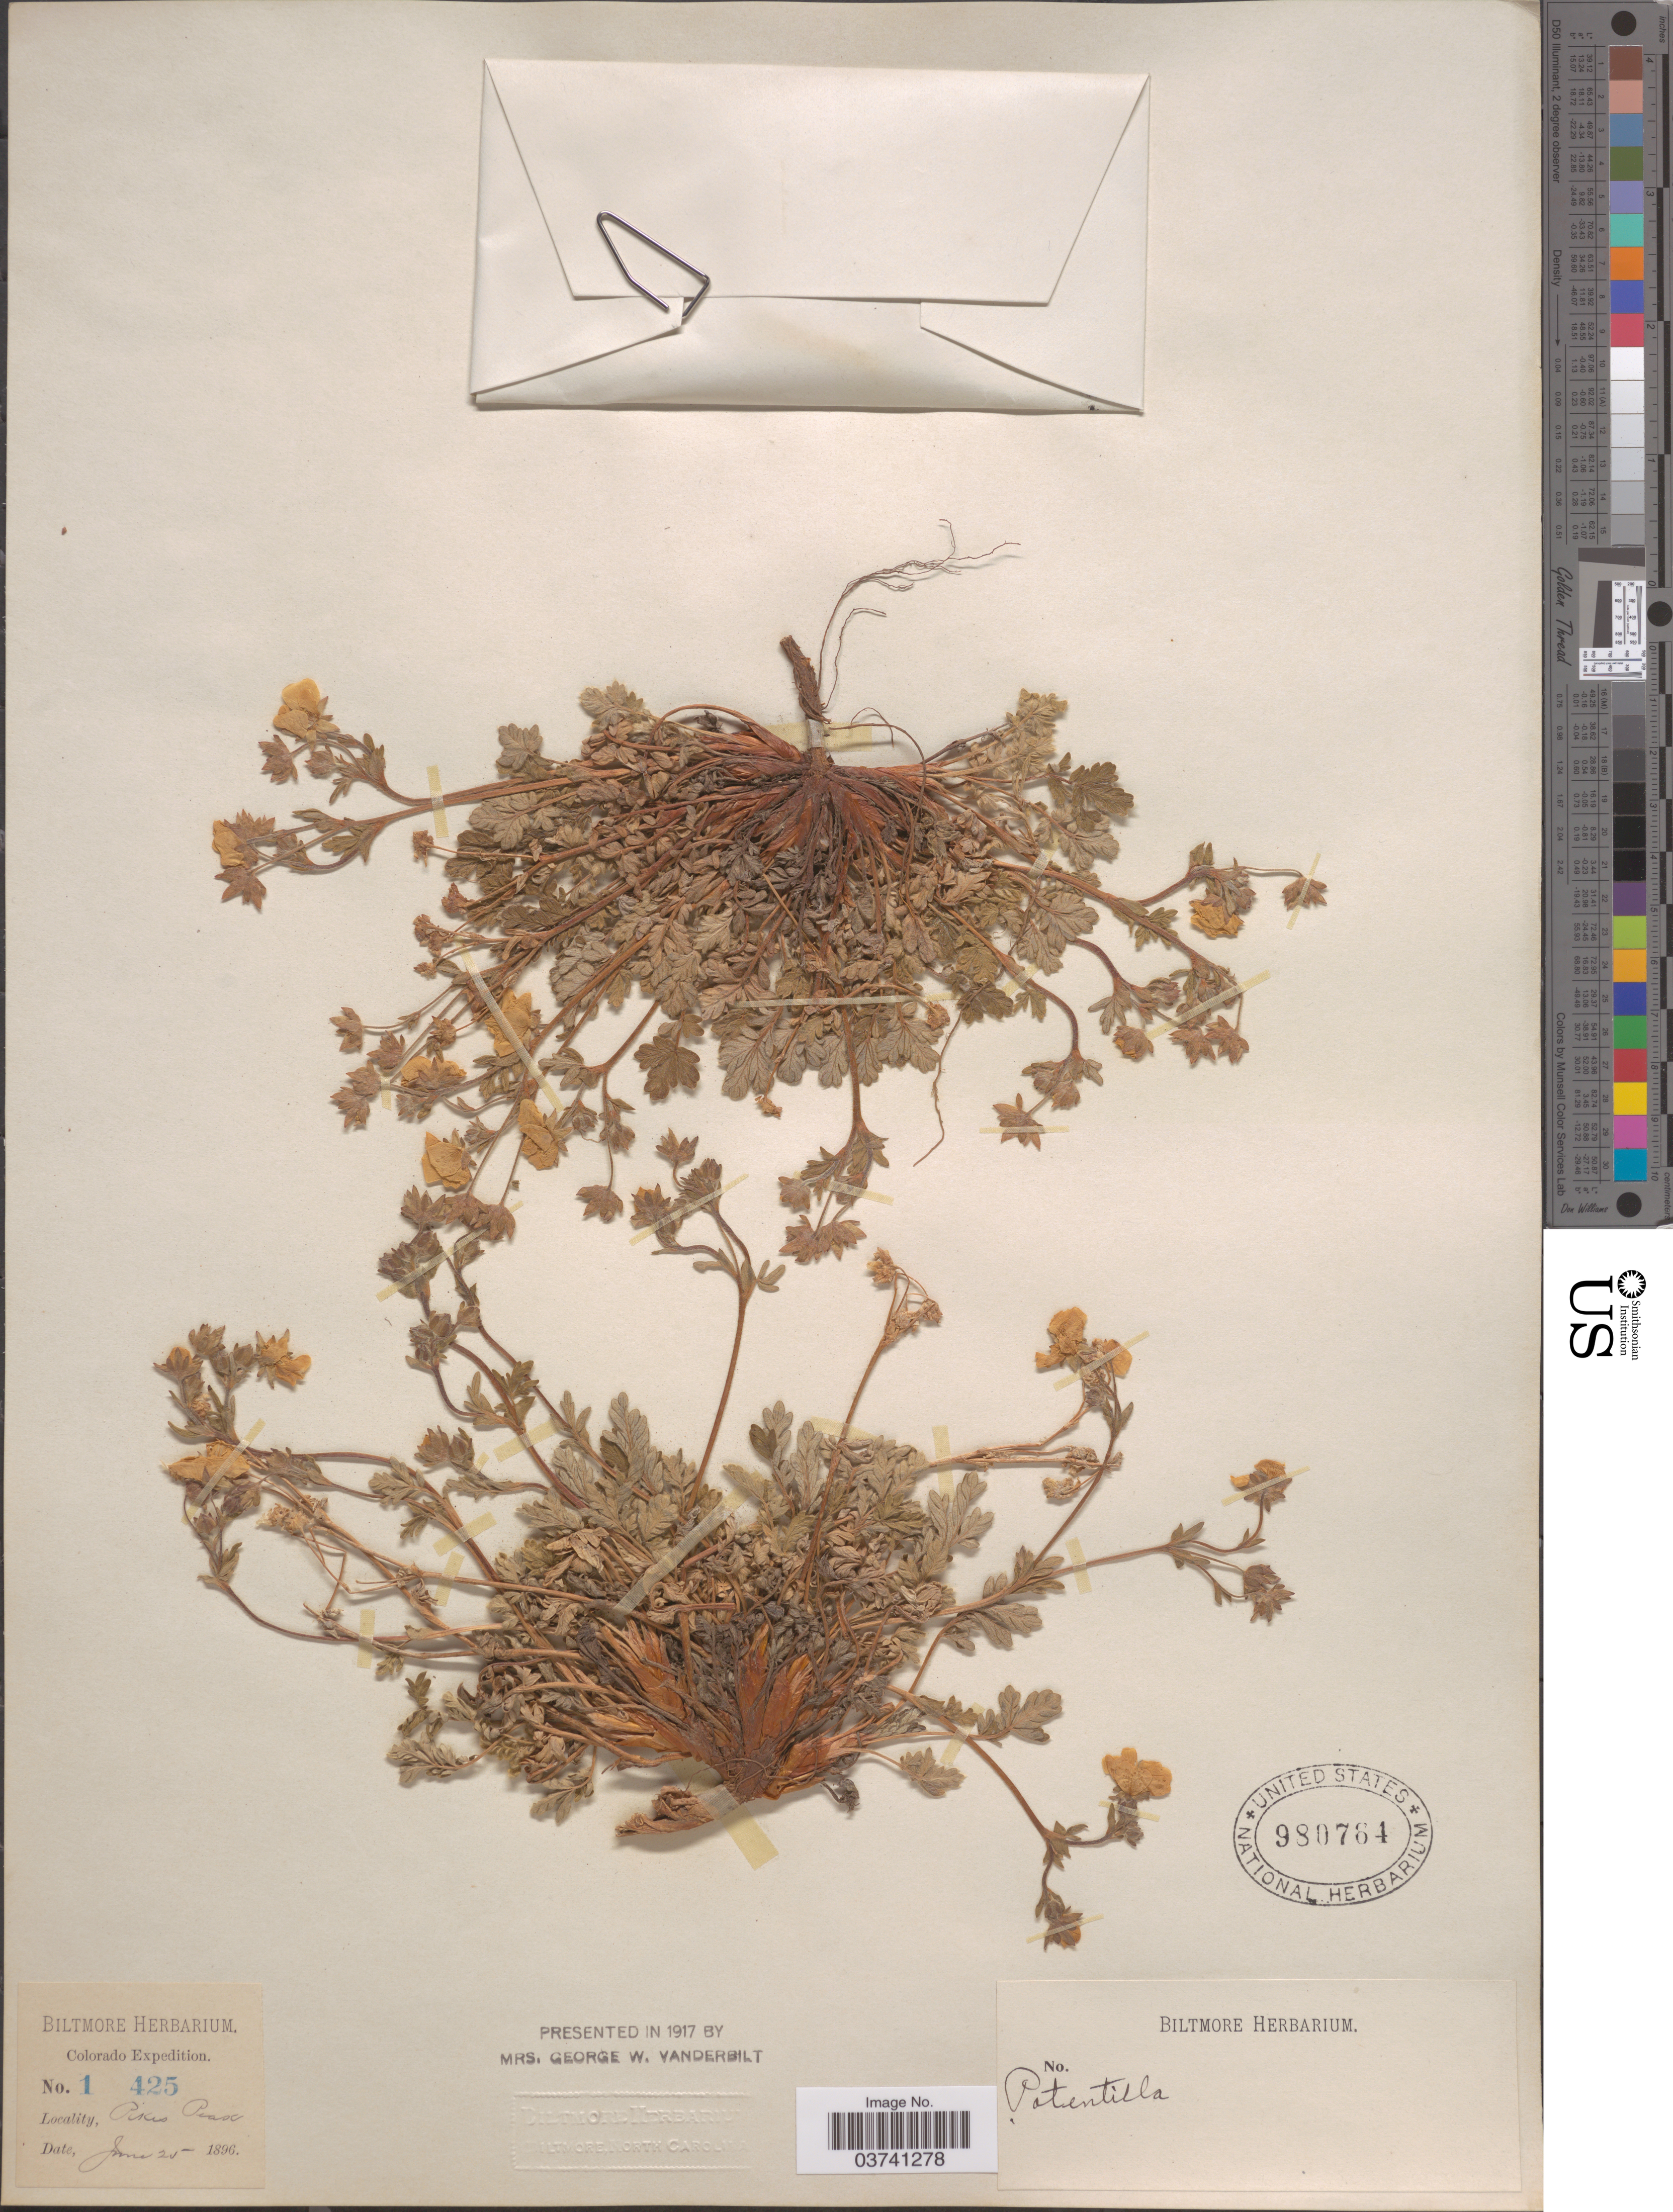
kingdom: Plantae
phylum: Tracheophyta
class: Magnoliopsida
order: Rosales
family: Rosaceae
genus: Potentilla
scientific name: Potentilla subjuga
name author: Rydb.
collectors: ex herb. Biltmore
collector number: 1425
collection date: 1896-06-25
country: United States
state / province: Colorado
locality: Pikes Peak.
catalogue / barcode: US 980764